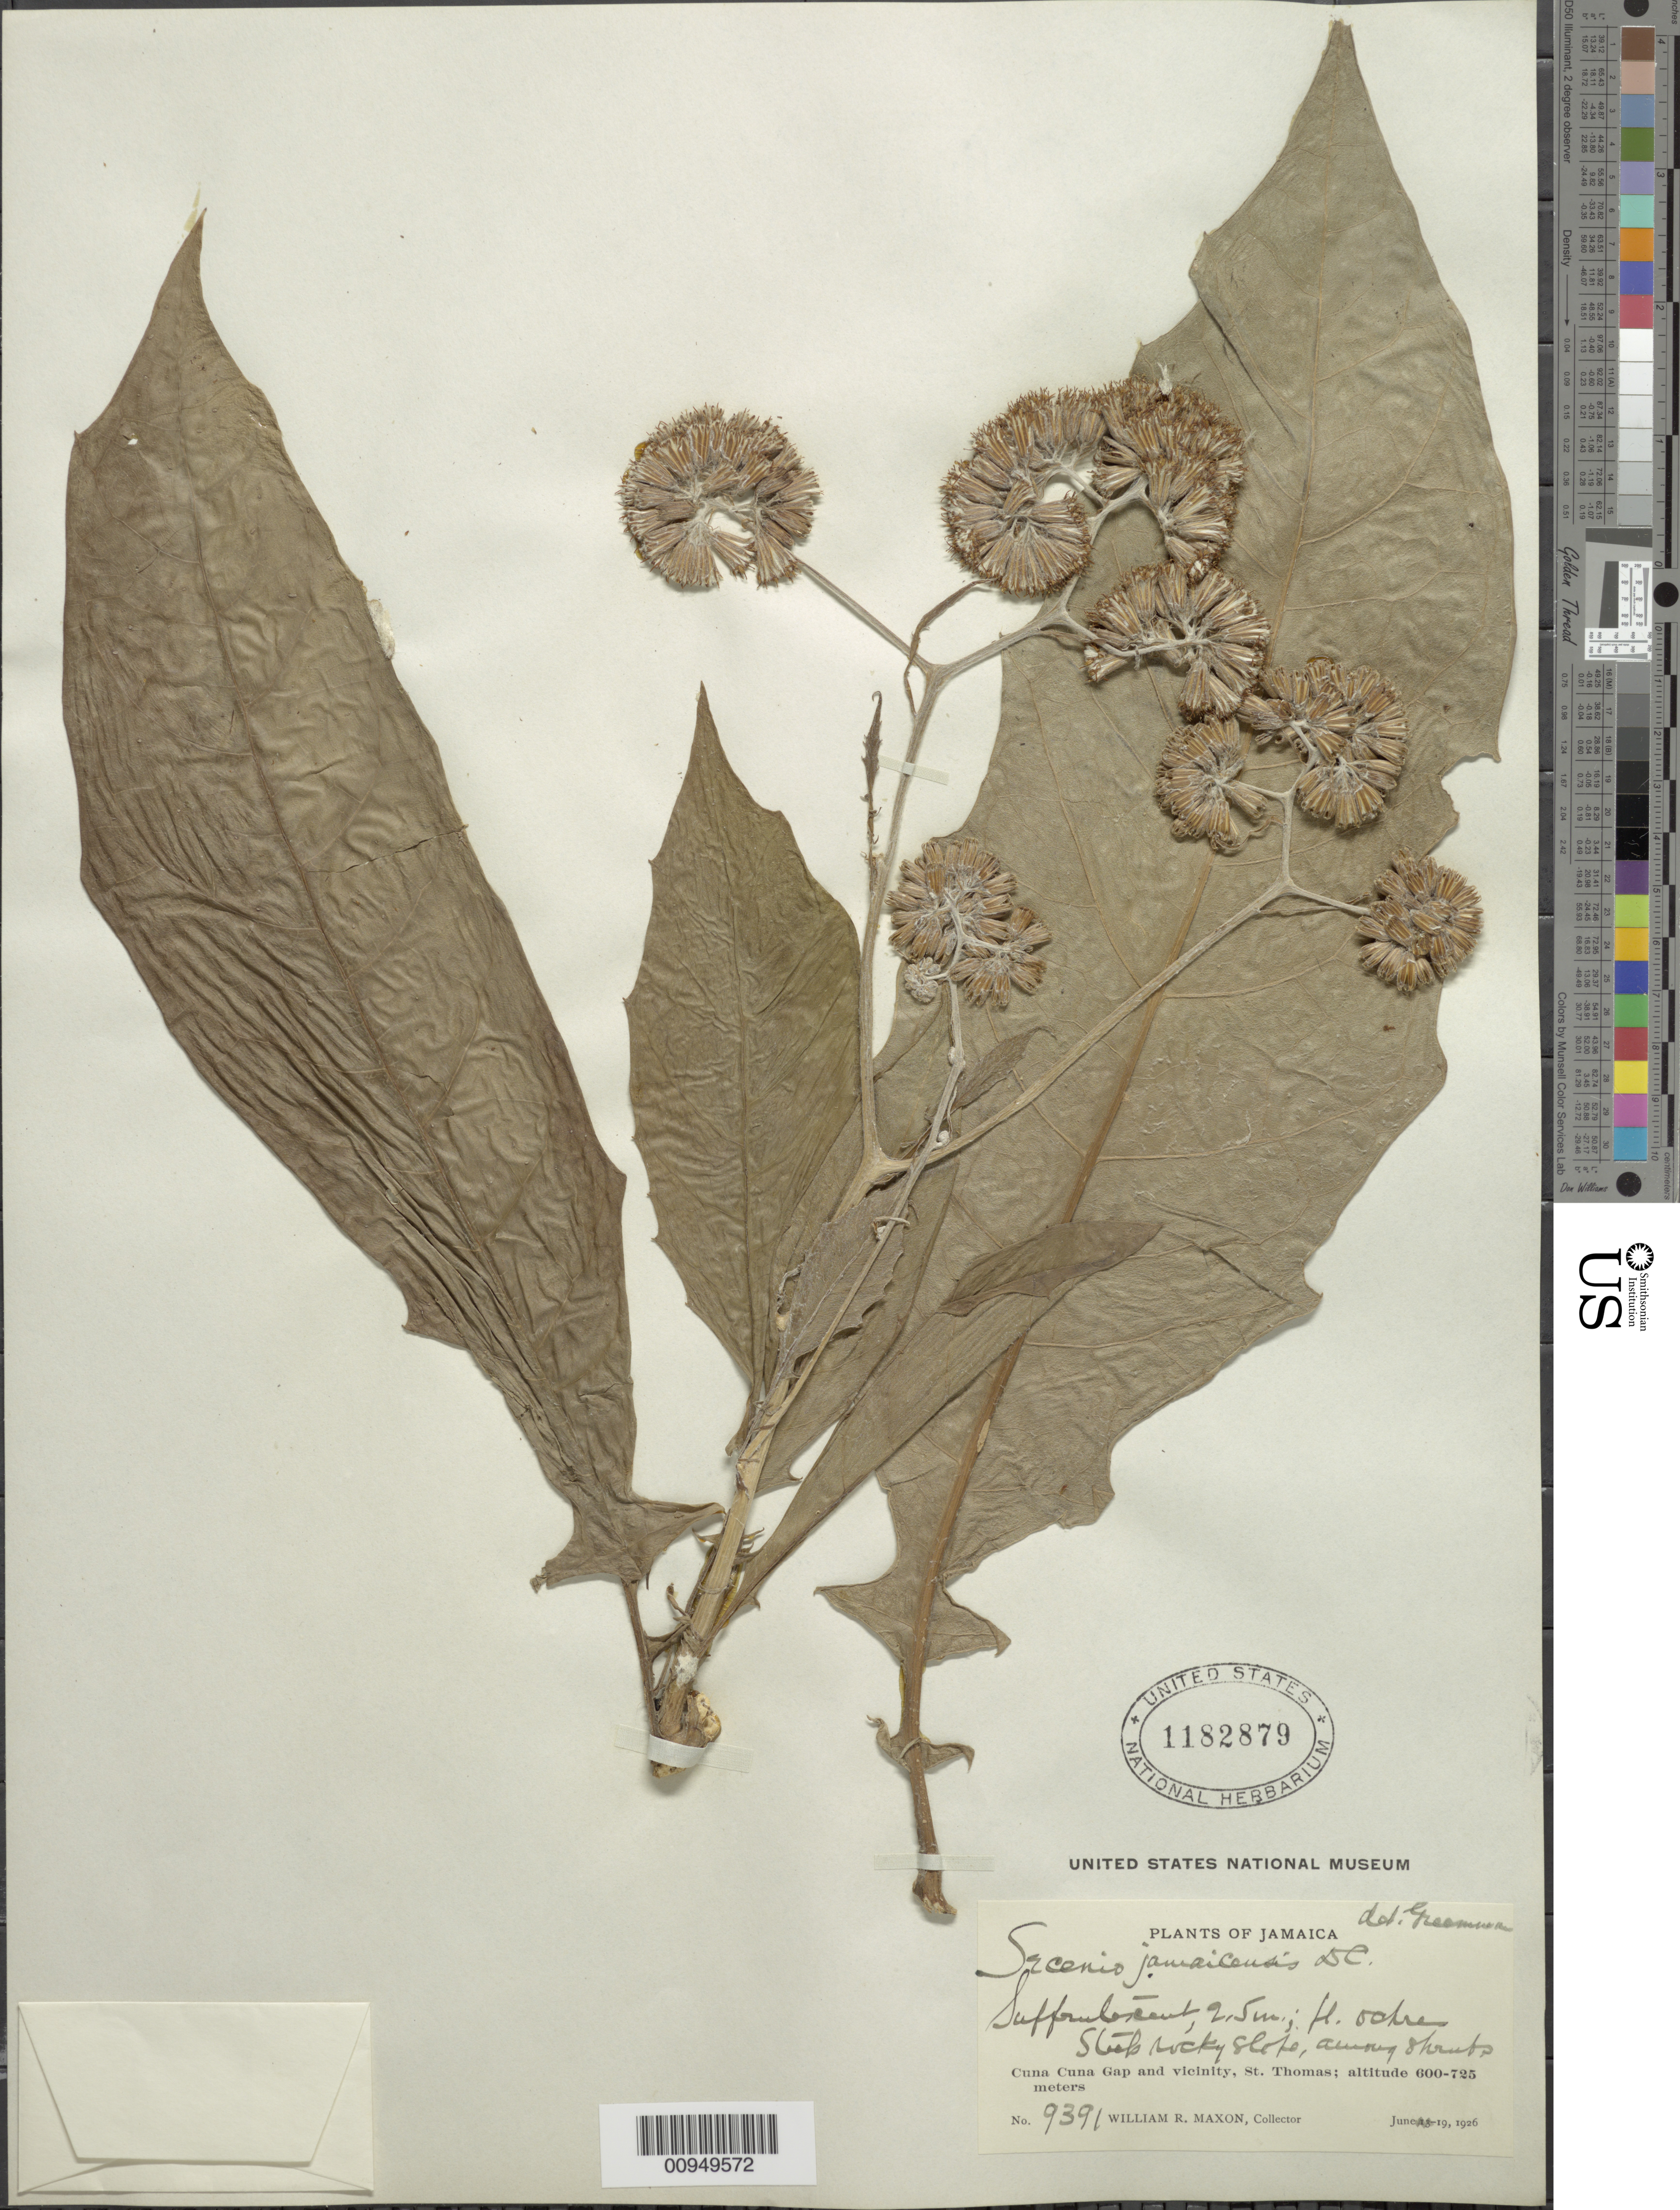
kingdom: Plantae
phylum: Tracheophyta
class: Magnoliopsida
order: Asterales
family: Asteraceae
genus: Jacmaia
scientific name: Jacmaia incana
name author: (Sw.) B. Nord.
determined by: Francisco-Ortega, J., (FIUX), Florida International University (UNITED STATES)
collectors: W. R. Maxon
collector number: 9391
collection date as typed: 19 Jun 1926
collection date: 1926-06-19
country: Jamaica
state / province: Saint Thomas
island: Jamaica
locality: Cuna Cuna Gap and vicinity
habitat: Steep rocky slope among shrubs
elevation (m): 600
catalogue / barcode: US 1182879